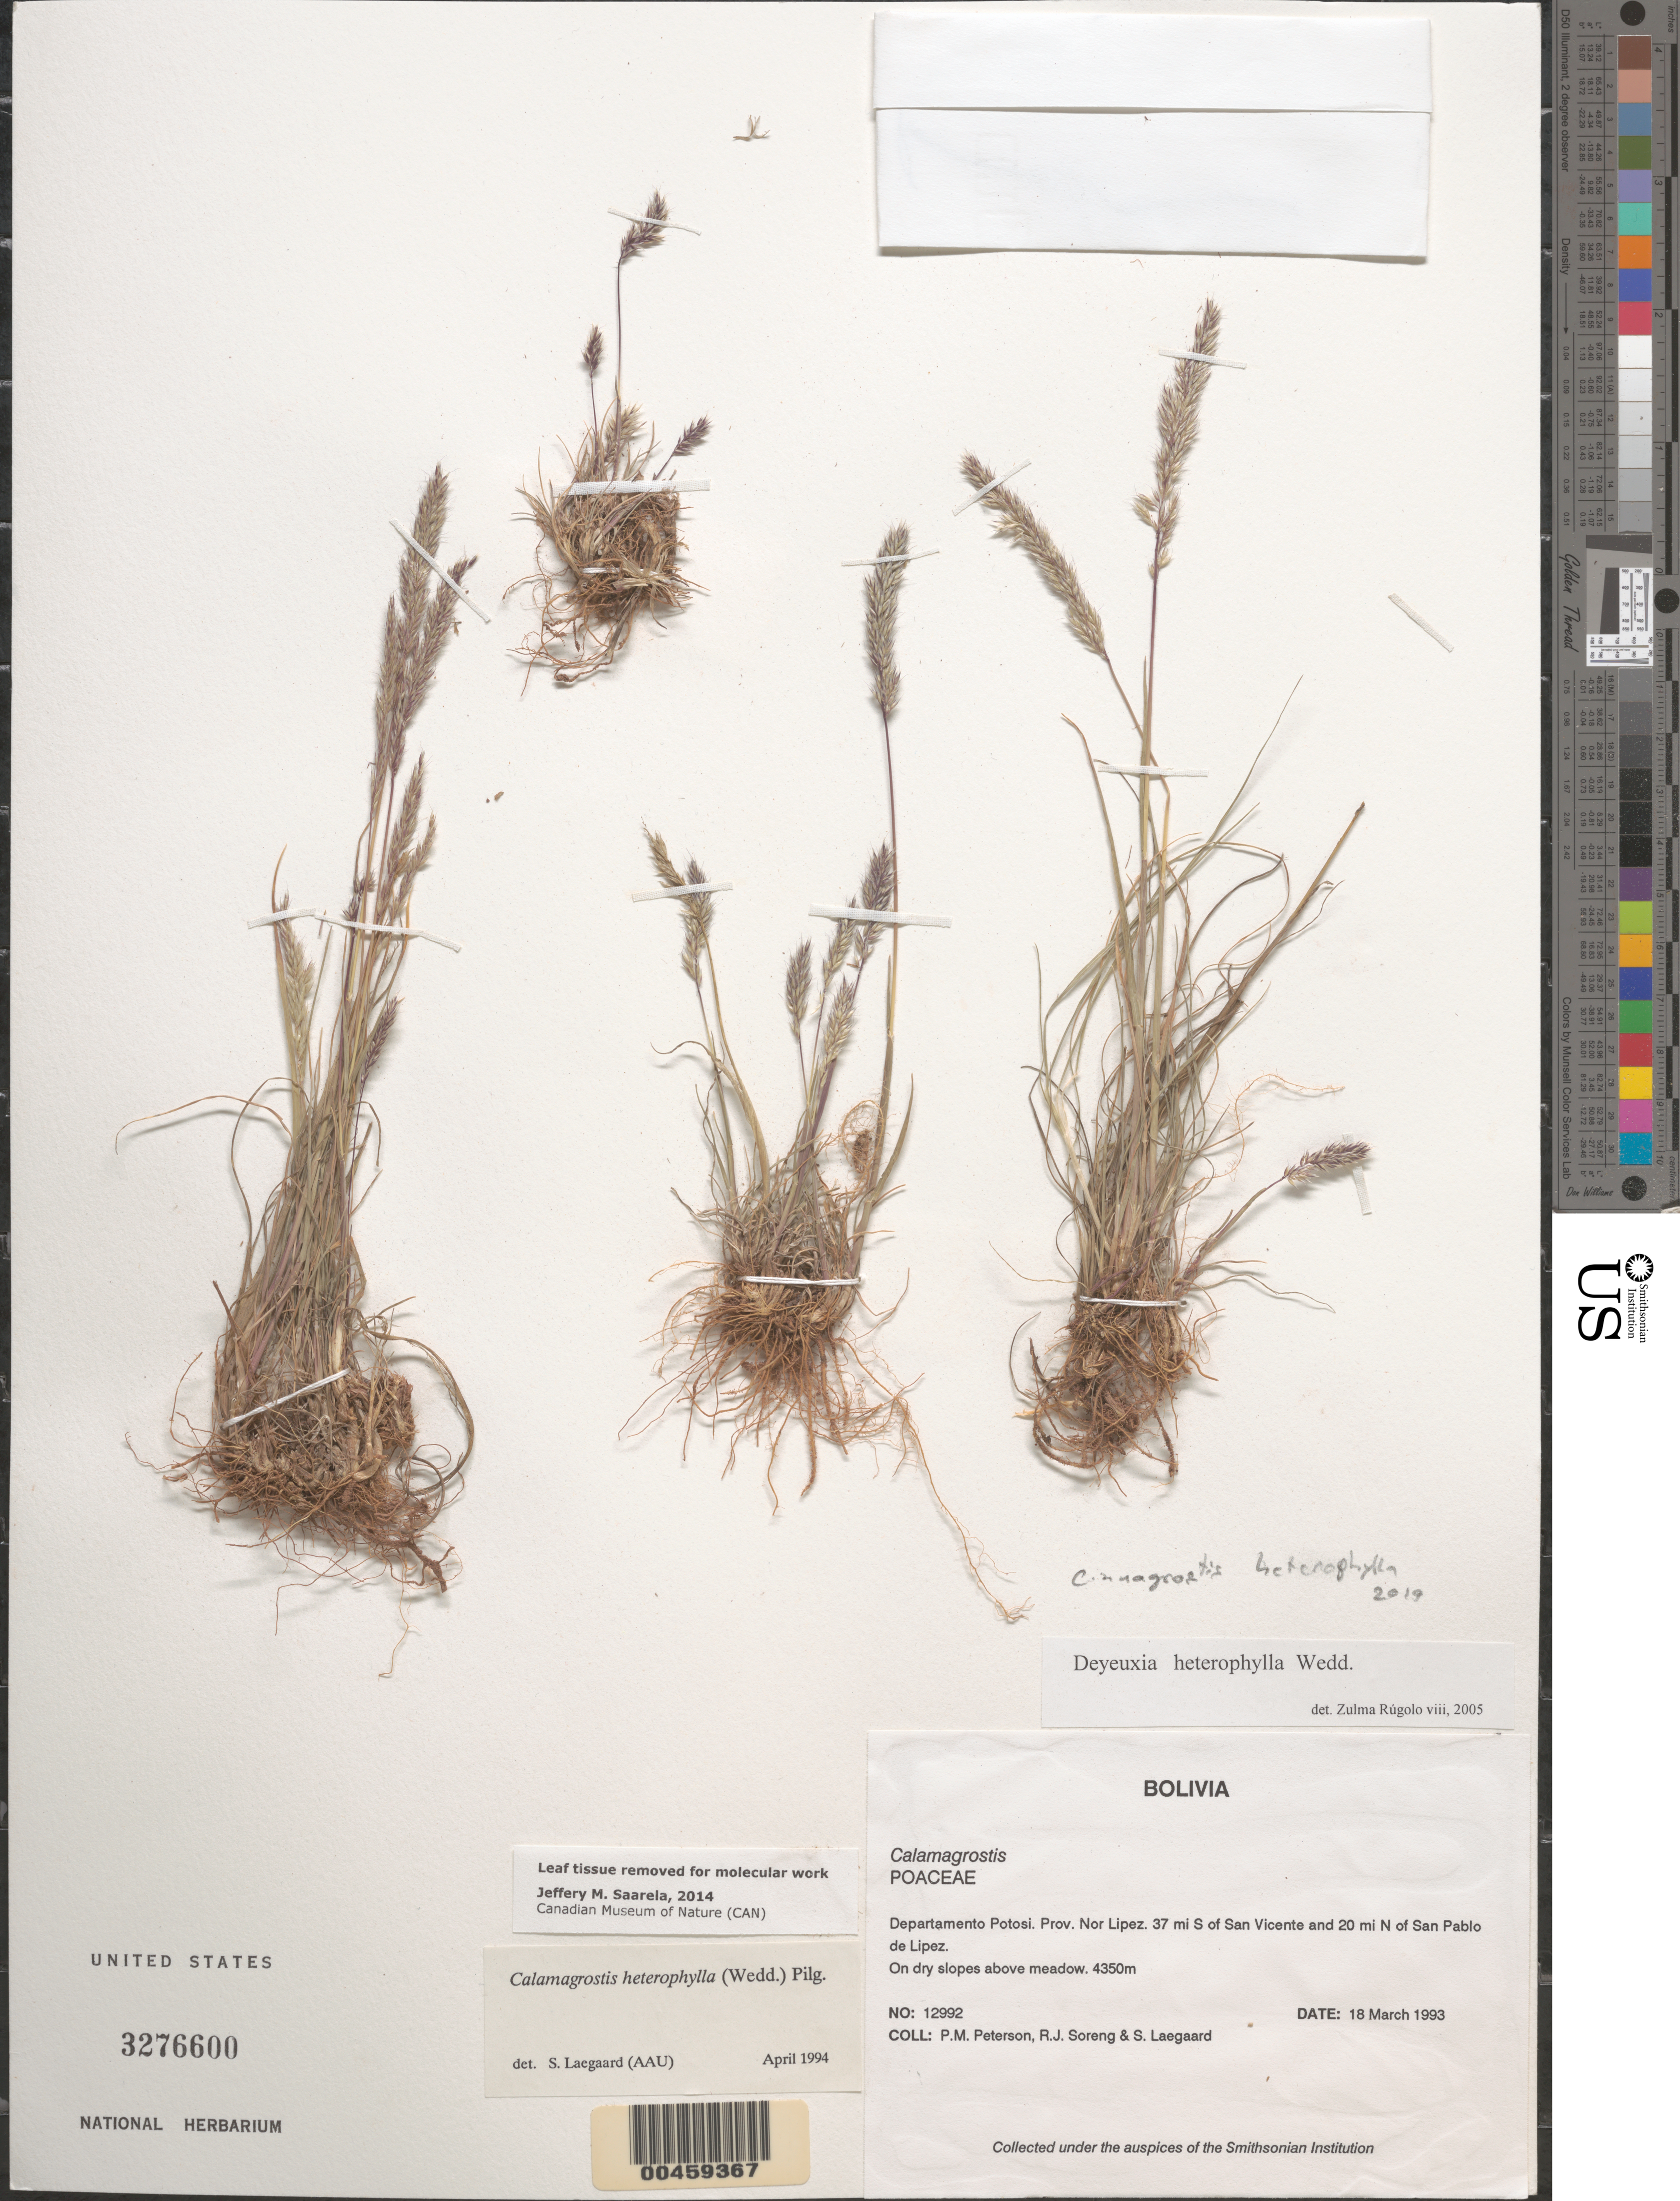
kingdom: Plantae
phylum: Tracheophyta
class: Liliopsida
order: Poales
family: Poaceae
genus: Cinnagrostis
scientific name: Cinnagrostis heterophylla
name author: (Wedd.) P.M. Peterson et al.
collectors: P. M. Peterson, R. J. Soreng & S. Lægaard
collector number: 12992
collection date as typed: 18 Mar 1993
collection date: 1993-03-18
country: Bolivia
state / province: Potosí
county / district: Nor Lípez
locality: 14 mi S of San Vicente and 43 mi N of San Pablo de Lipez.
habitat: On dry slopes above meadow.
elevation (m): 4350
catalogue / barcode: US 3276600